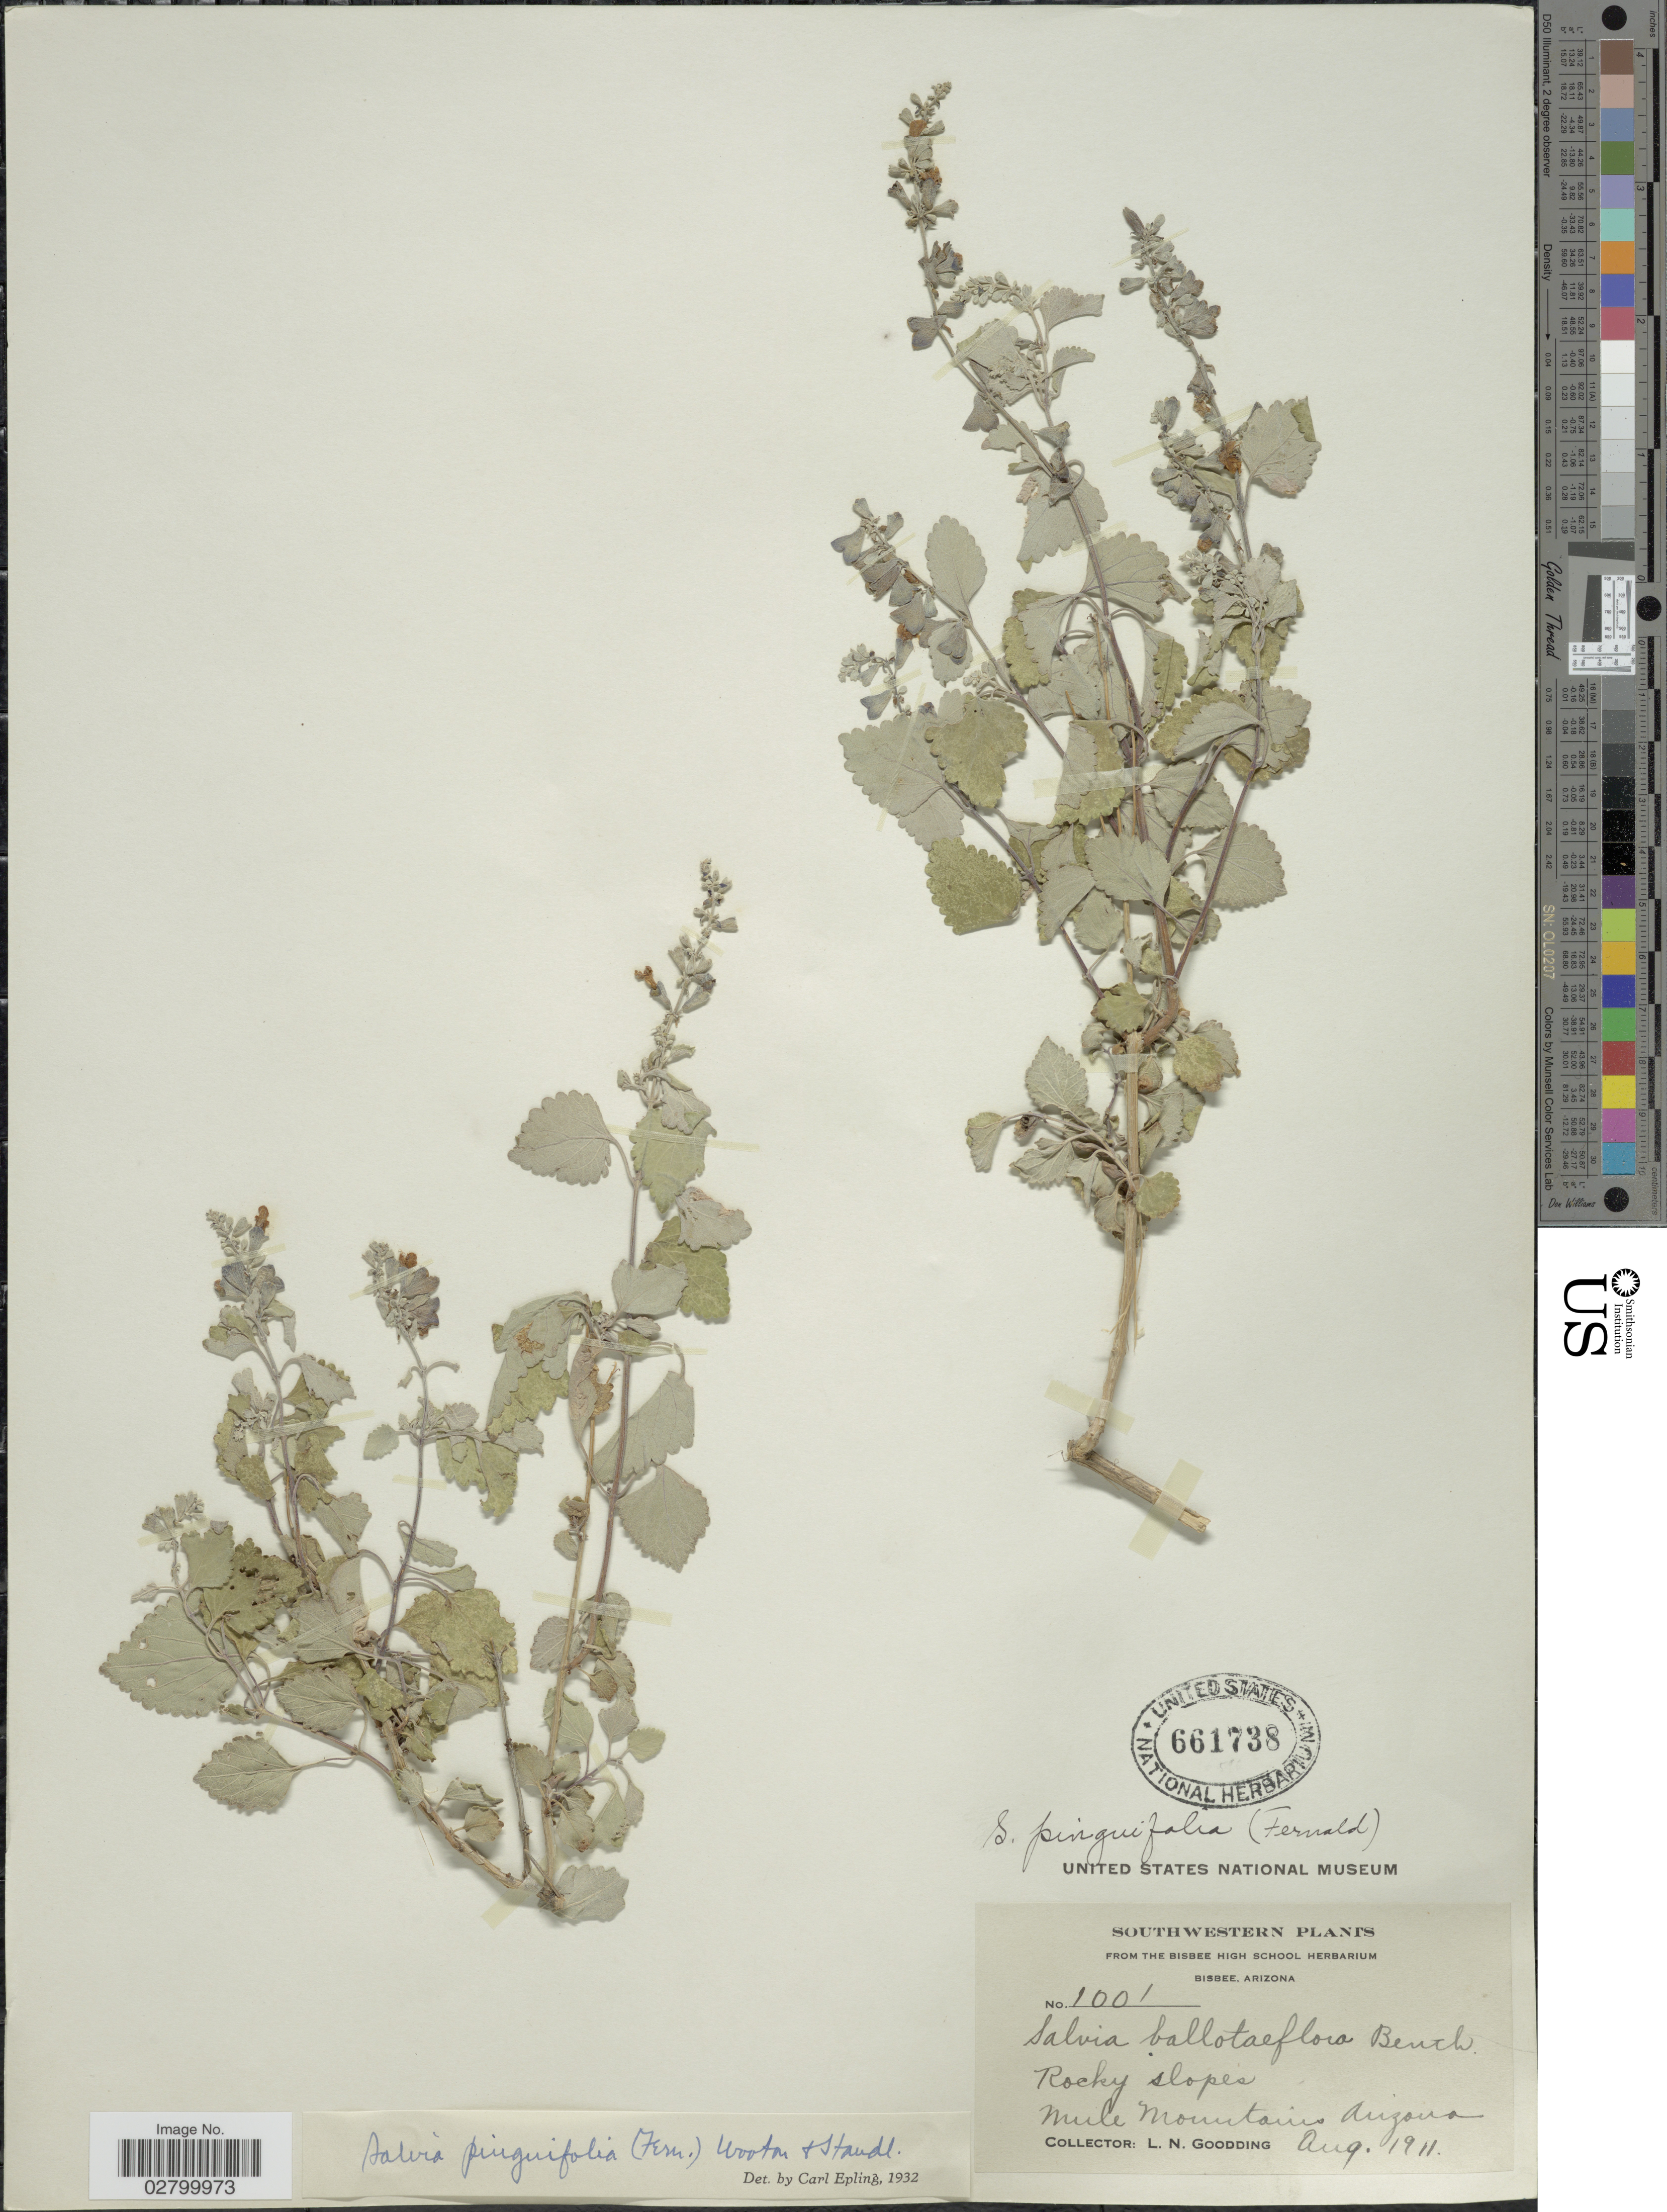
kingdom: Plantae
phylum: Tracheophyta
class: Magnoliopsida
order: Lamiales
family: Lamiaceae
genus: Salvia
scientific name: Salvia pinguifolia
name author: (Fernald) Wooton & Standl.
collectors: L. N. Goodding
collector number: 1001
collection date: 1911-08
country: United States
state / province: Arizona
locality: Southwestern. Rocky slopes. Mule Mountains.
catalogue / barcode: US 661738